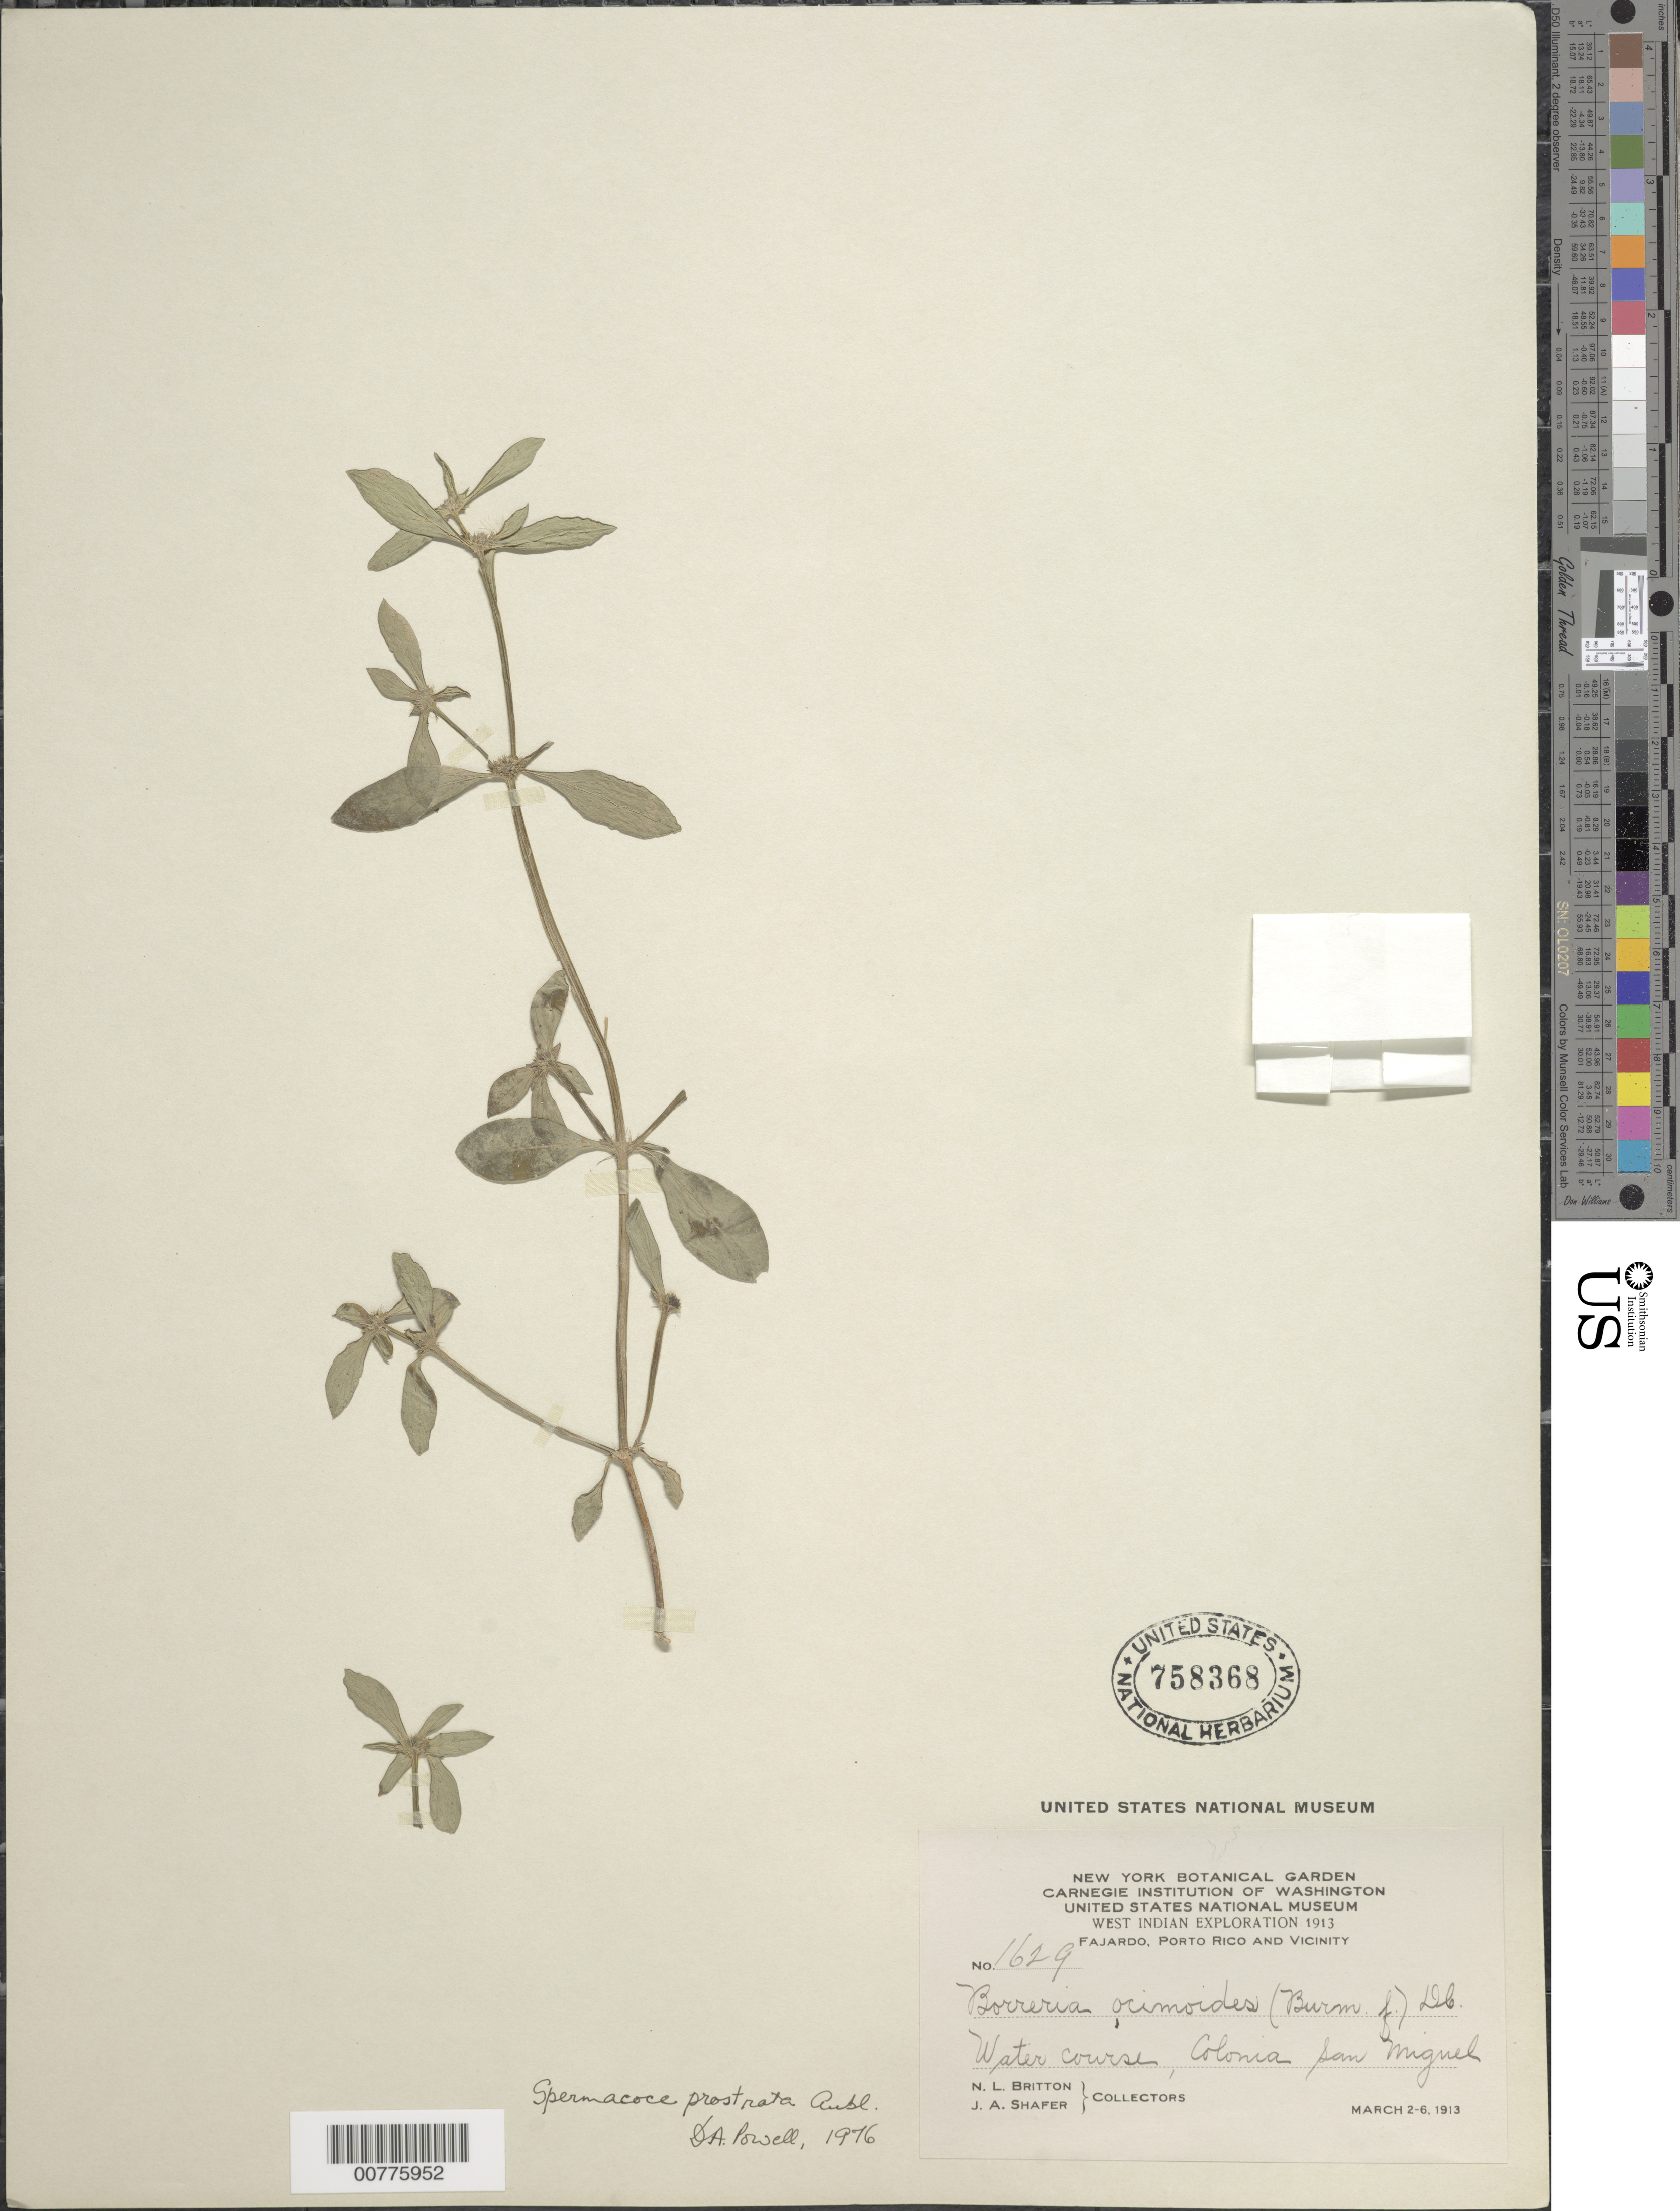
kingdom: Plantae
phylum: Tracheophyta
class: Magnoliopsida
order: Gentianales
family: Rubiaceae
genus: Spermacoce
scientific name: Spermacoce prostrata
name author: Aubl.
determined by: Powell, A.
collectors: N. Britton & J. A. Shafer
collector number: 1629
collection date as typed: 02 Mar 1913 to 06 Mar 1913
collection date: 1913-03-02/1913-03-06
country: Puerto Rico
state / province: Fajardo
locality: Fajardo. Water course, Colonia San Miguel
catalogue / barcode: US 758368